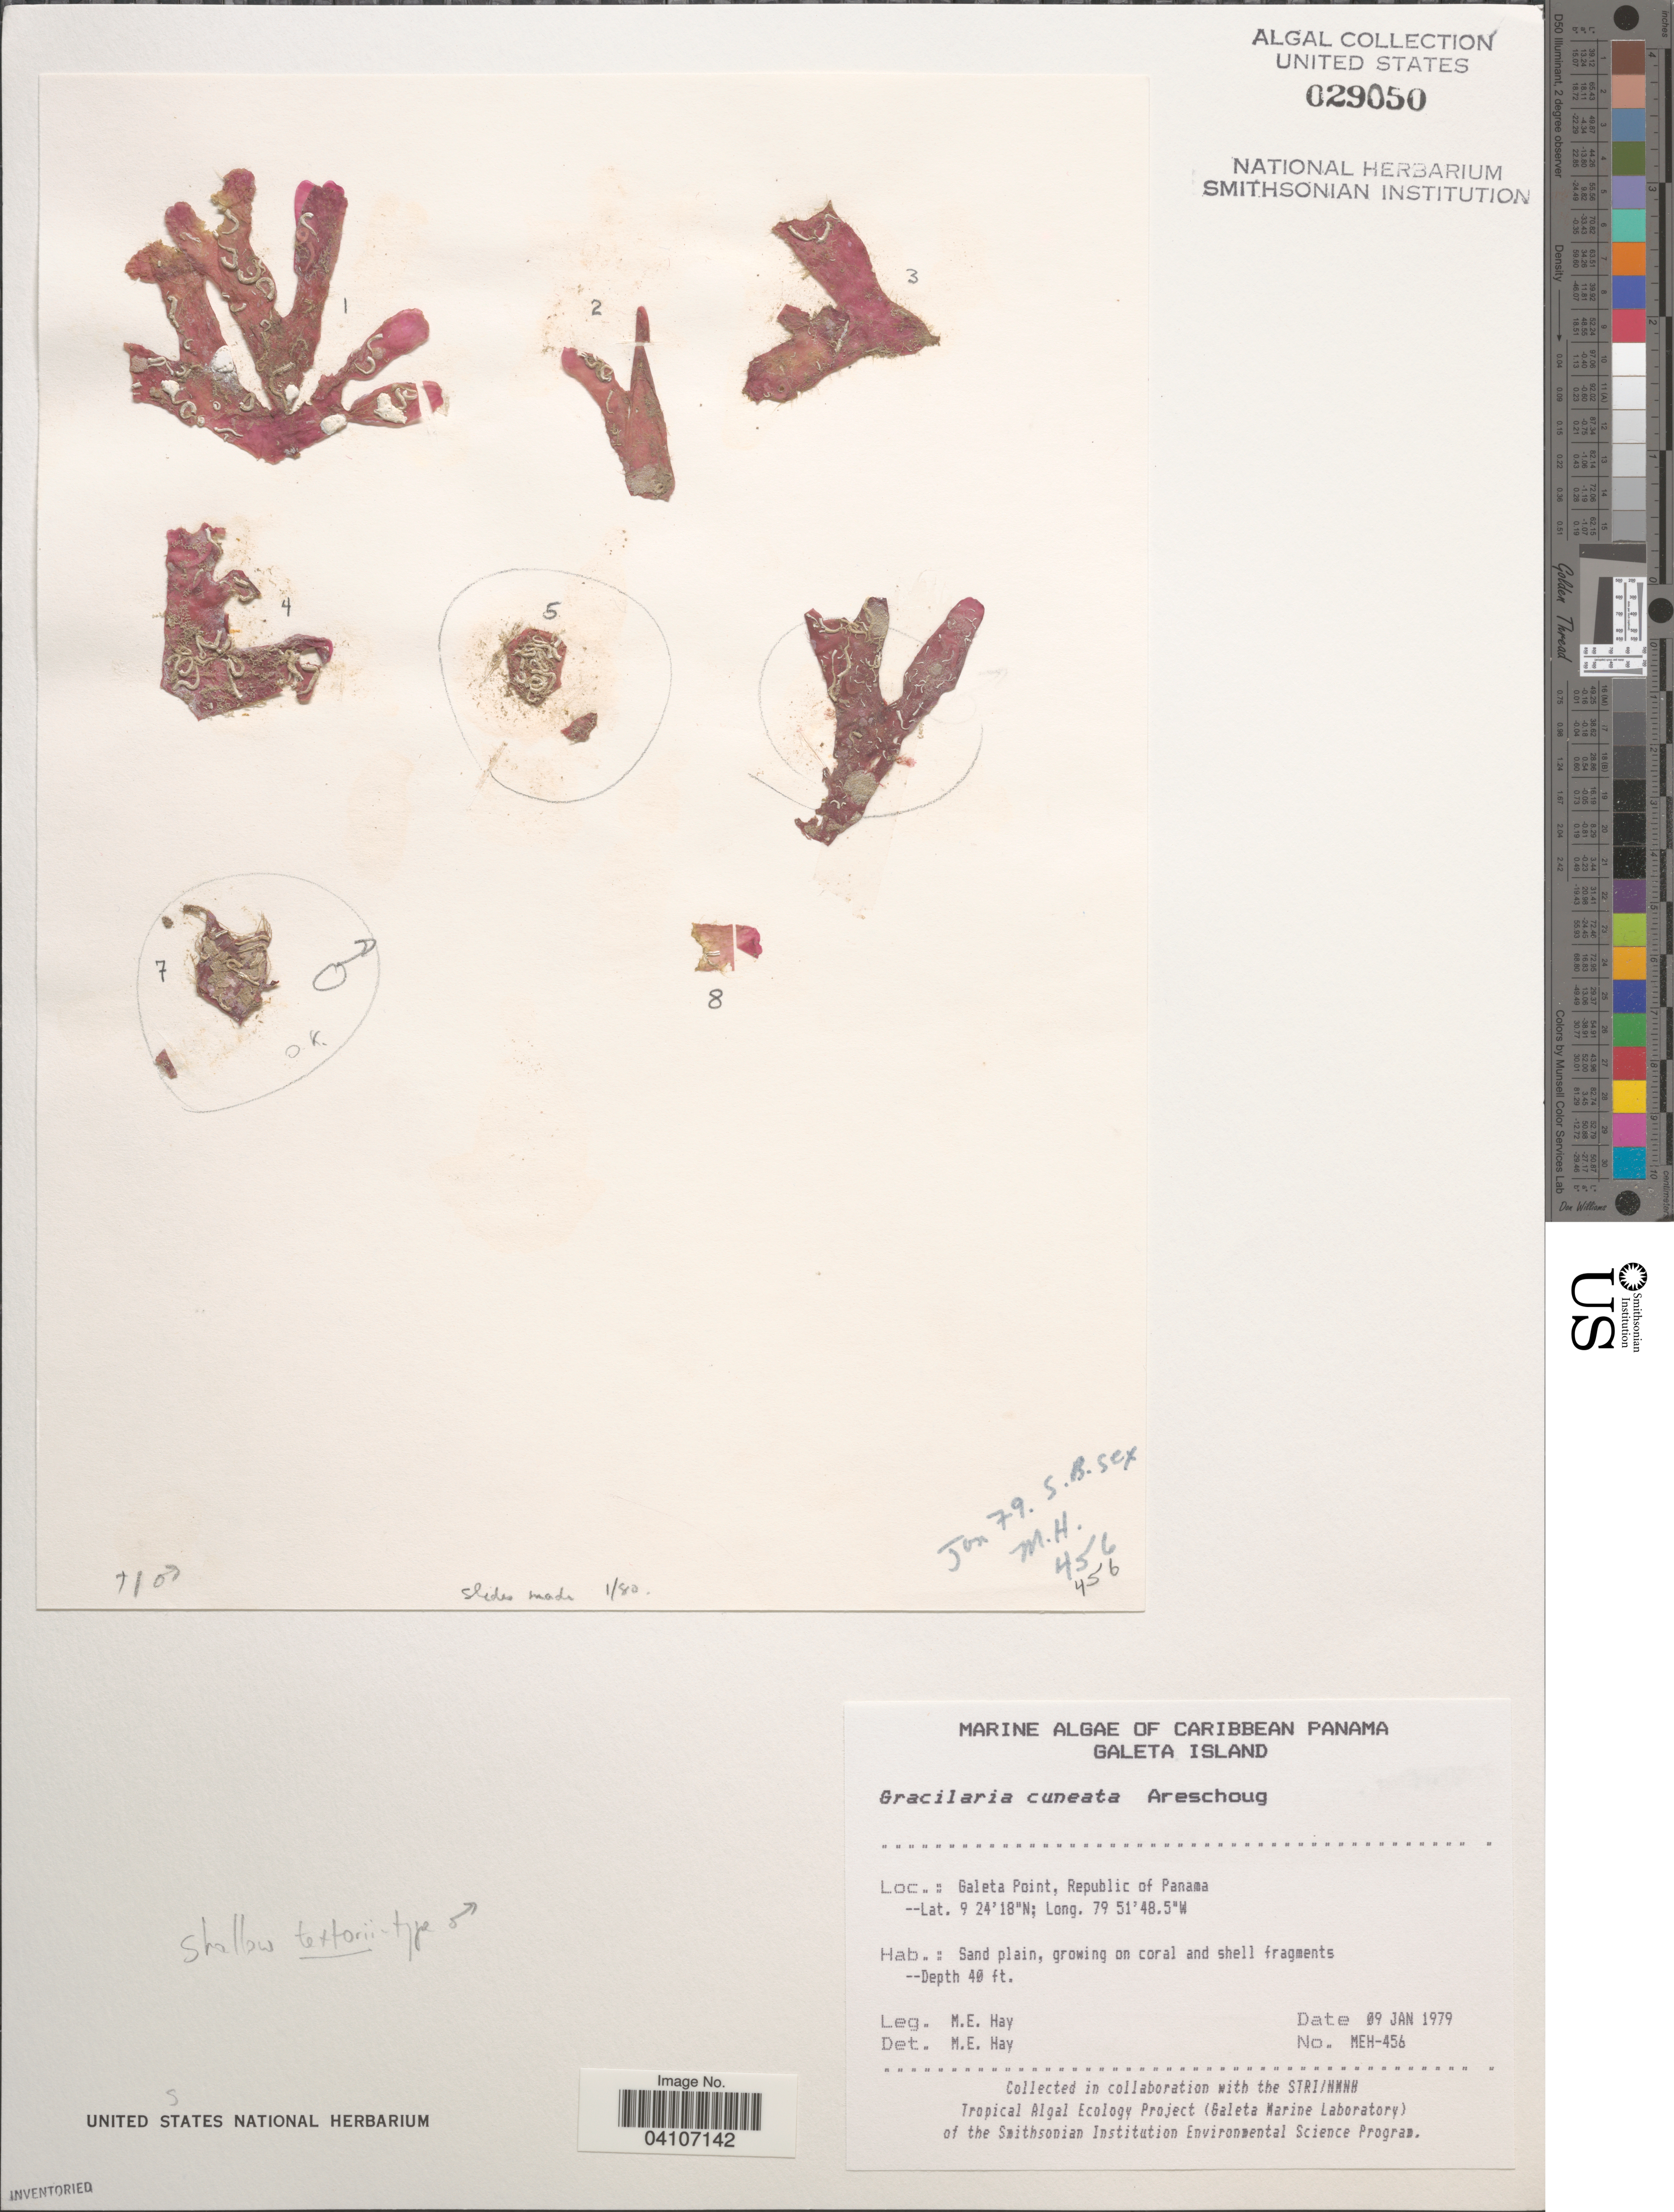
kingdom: Plantae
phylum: Rhodophyta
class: Florideophyceae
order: Gracilariales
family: Gracilariaceae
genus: Gracilaria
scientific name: Gracilaria cuneata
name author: Aresch.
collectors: M. E. Hay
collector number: MEH-456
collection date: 1979-01-09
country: Panama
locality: Caribbean Panama. Galeta Island. Galeta Point, Republic of Panama.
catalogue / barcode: US 29050